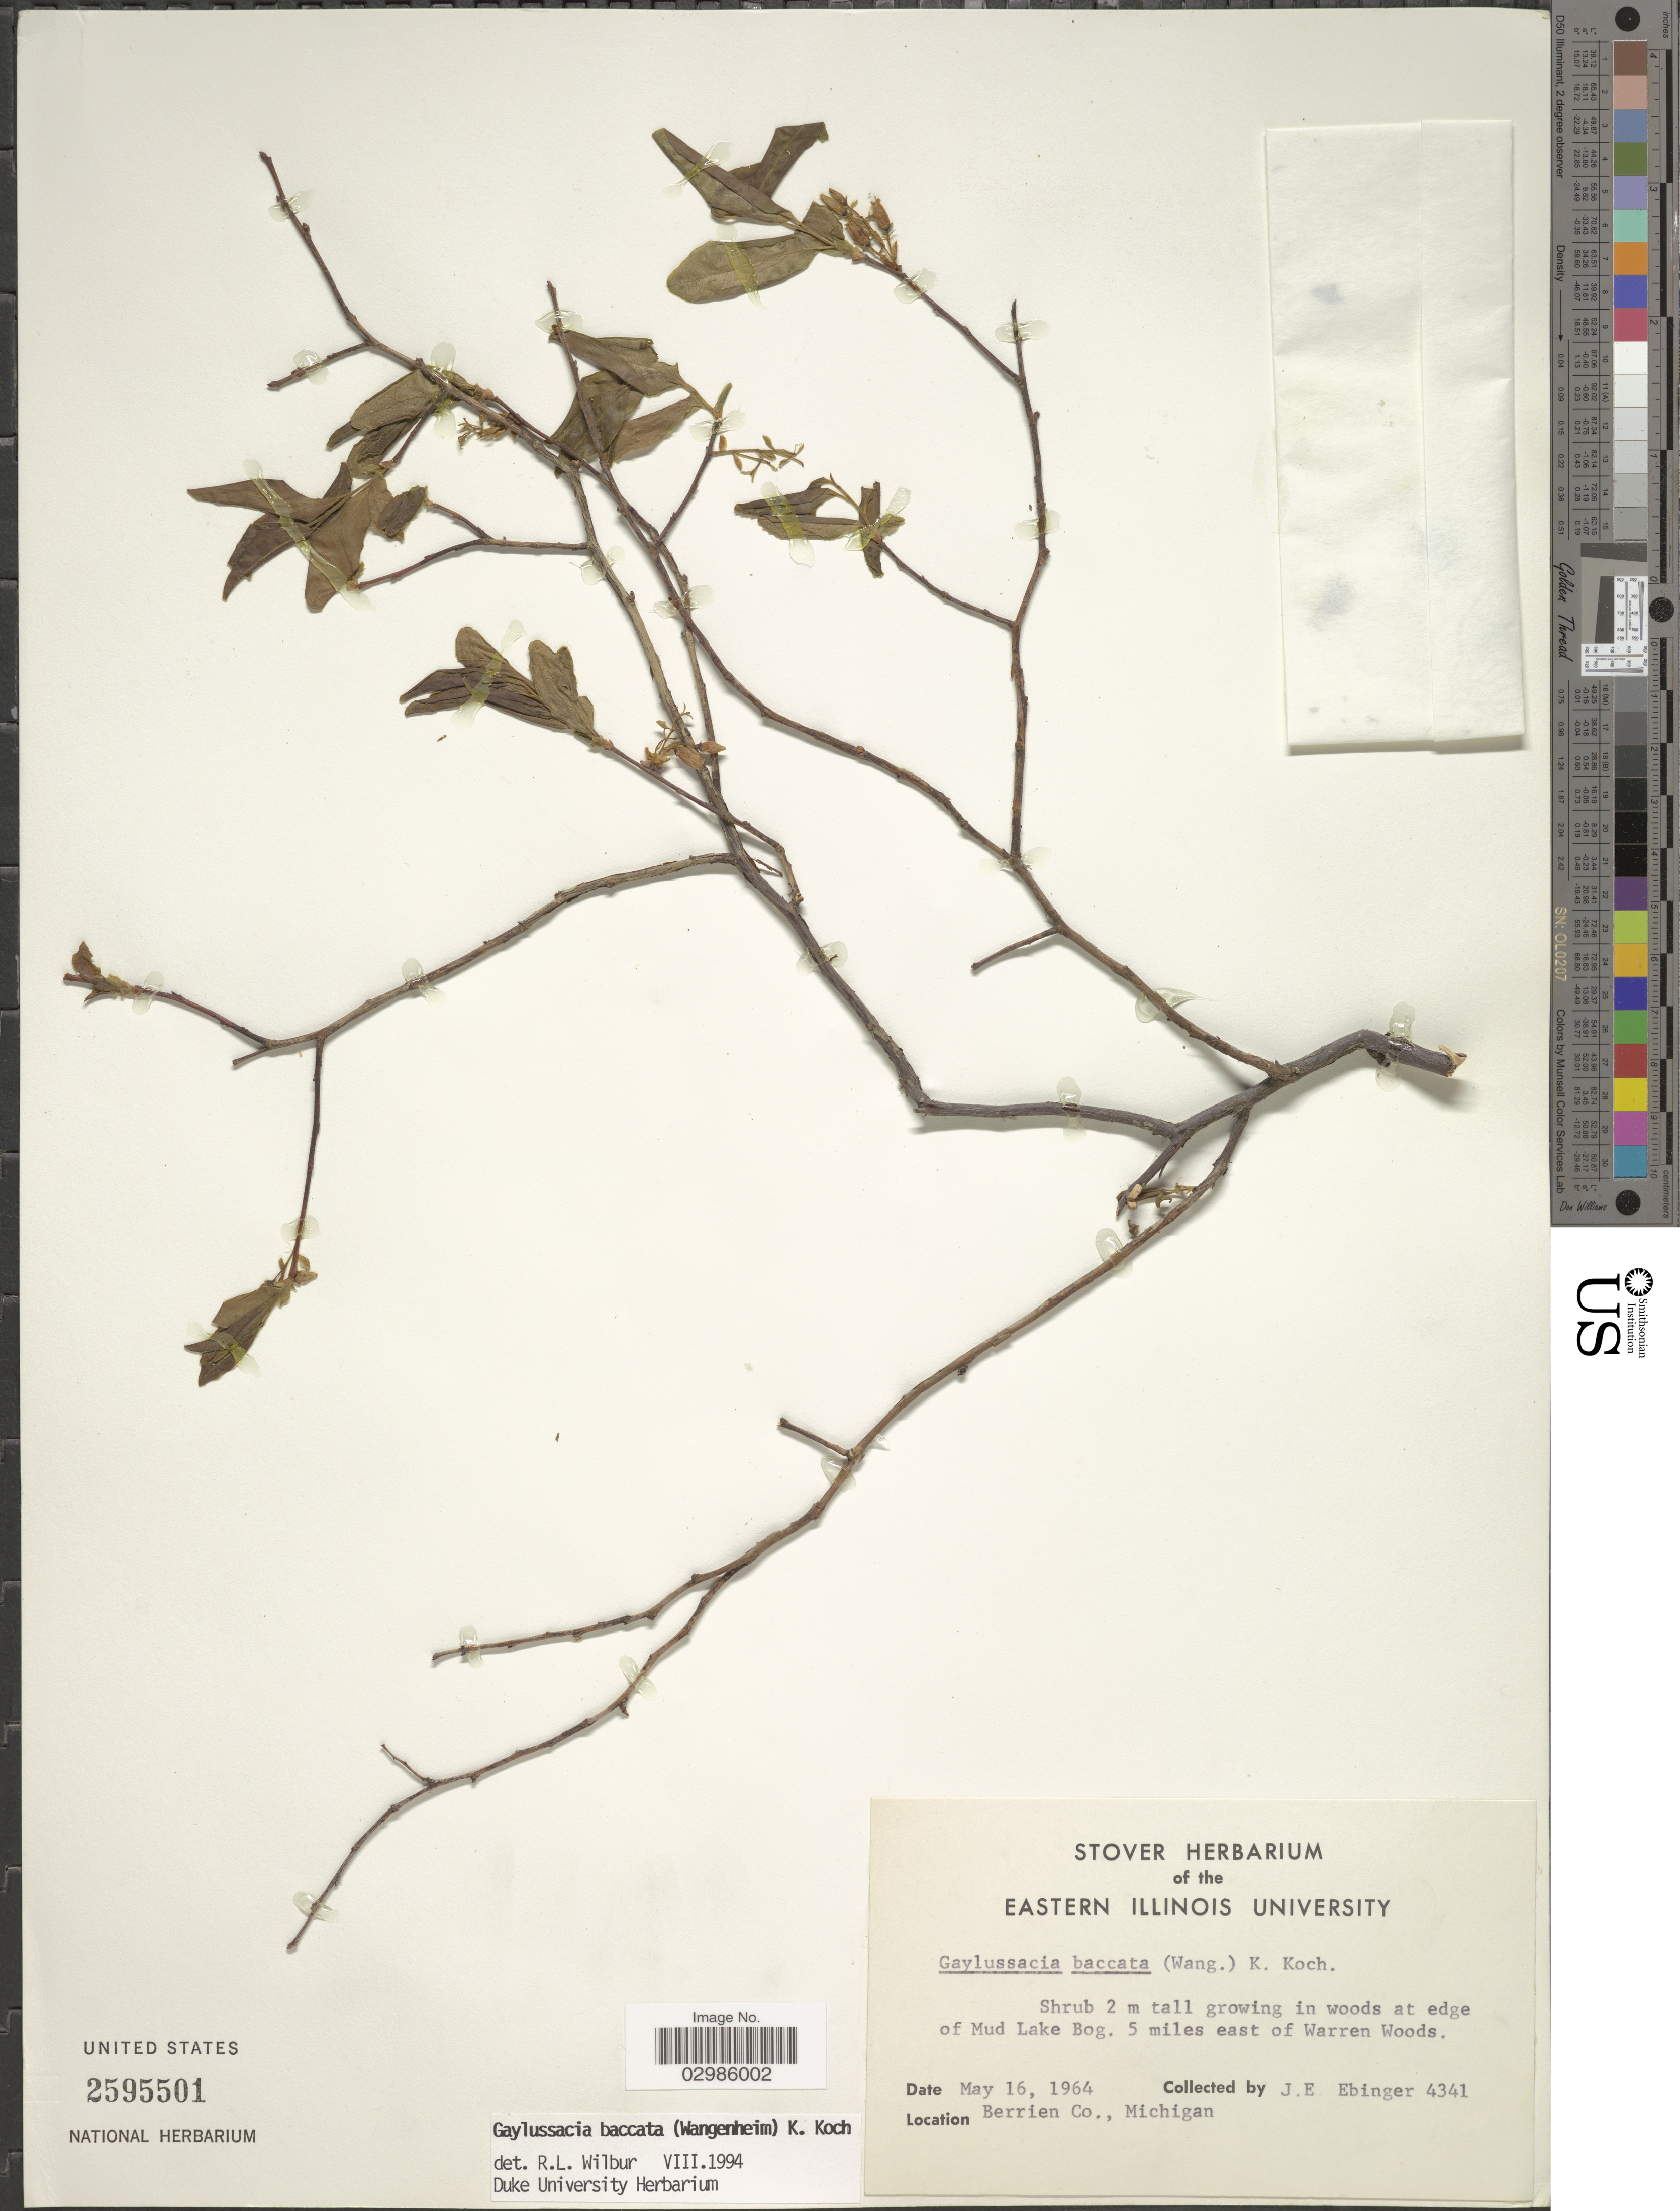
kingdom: Plantae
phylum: Tracheophyta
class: Magnoliopsida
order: Ericales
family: Ericaceae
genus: Gaylussacia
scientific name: Gaylussacia baccata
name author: (Wangenh.) K. Koch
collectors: J. Ebinger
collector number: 4341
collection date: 1964-05-16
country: United States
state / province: Michigan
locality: At edge of Mud Lake Bog. 5 miles east of Warren Woods. Berrien Co.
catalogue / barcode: US 2595501